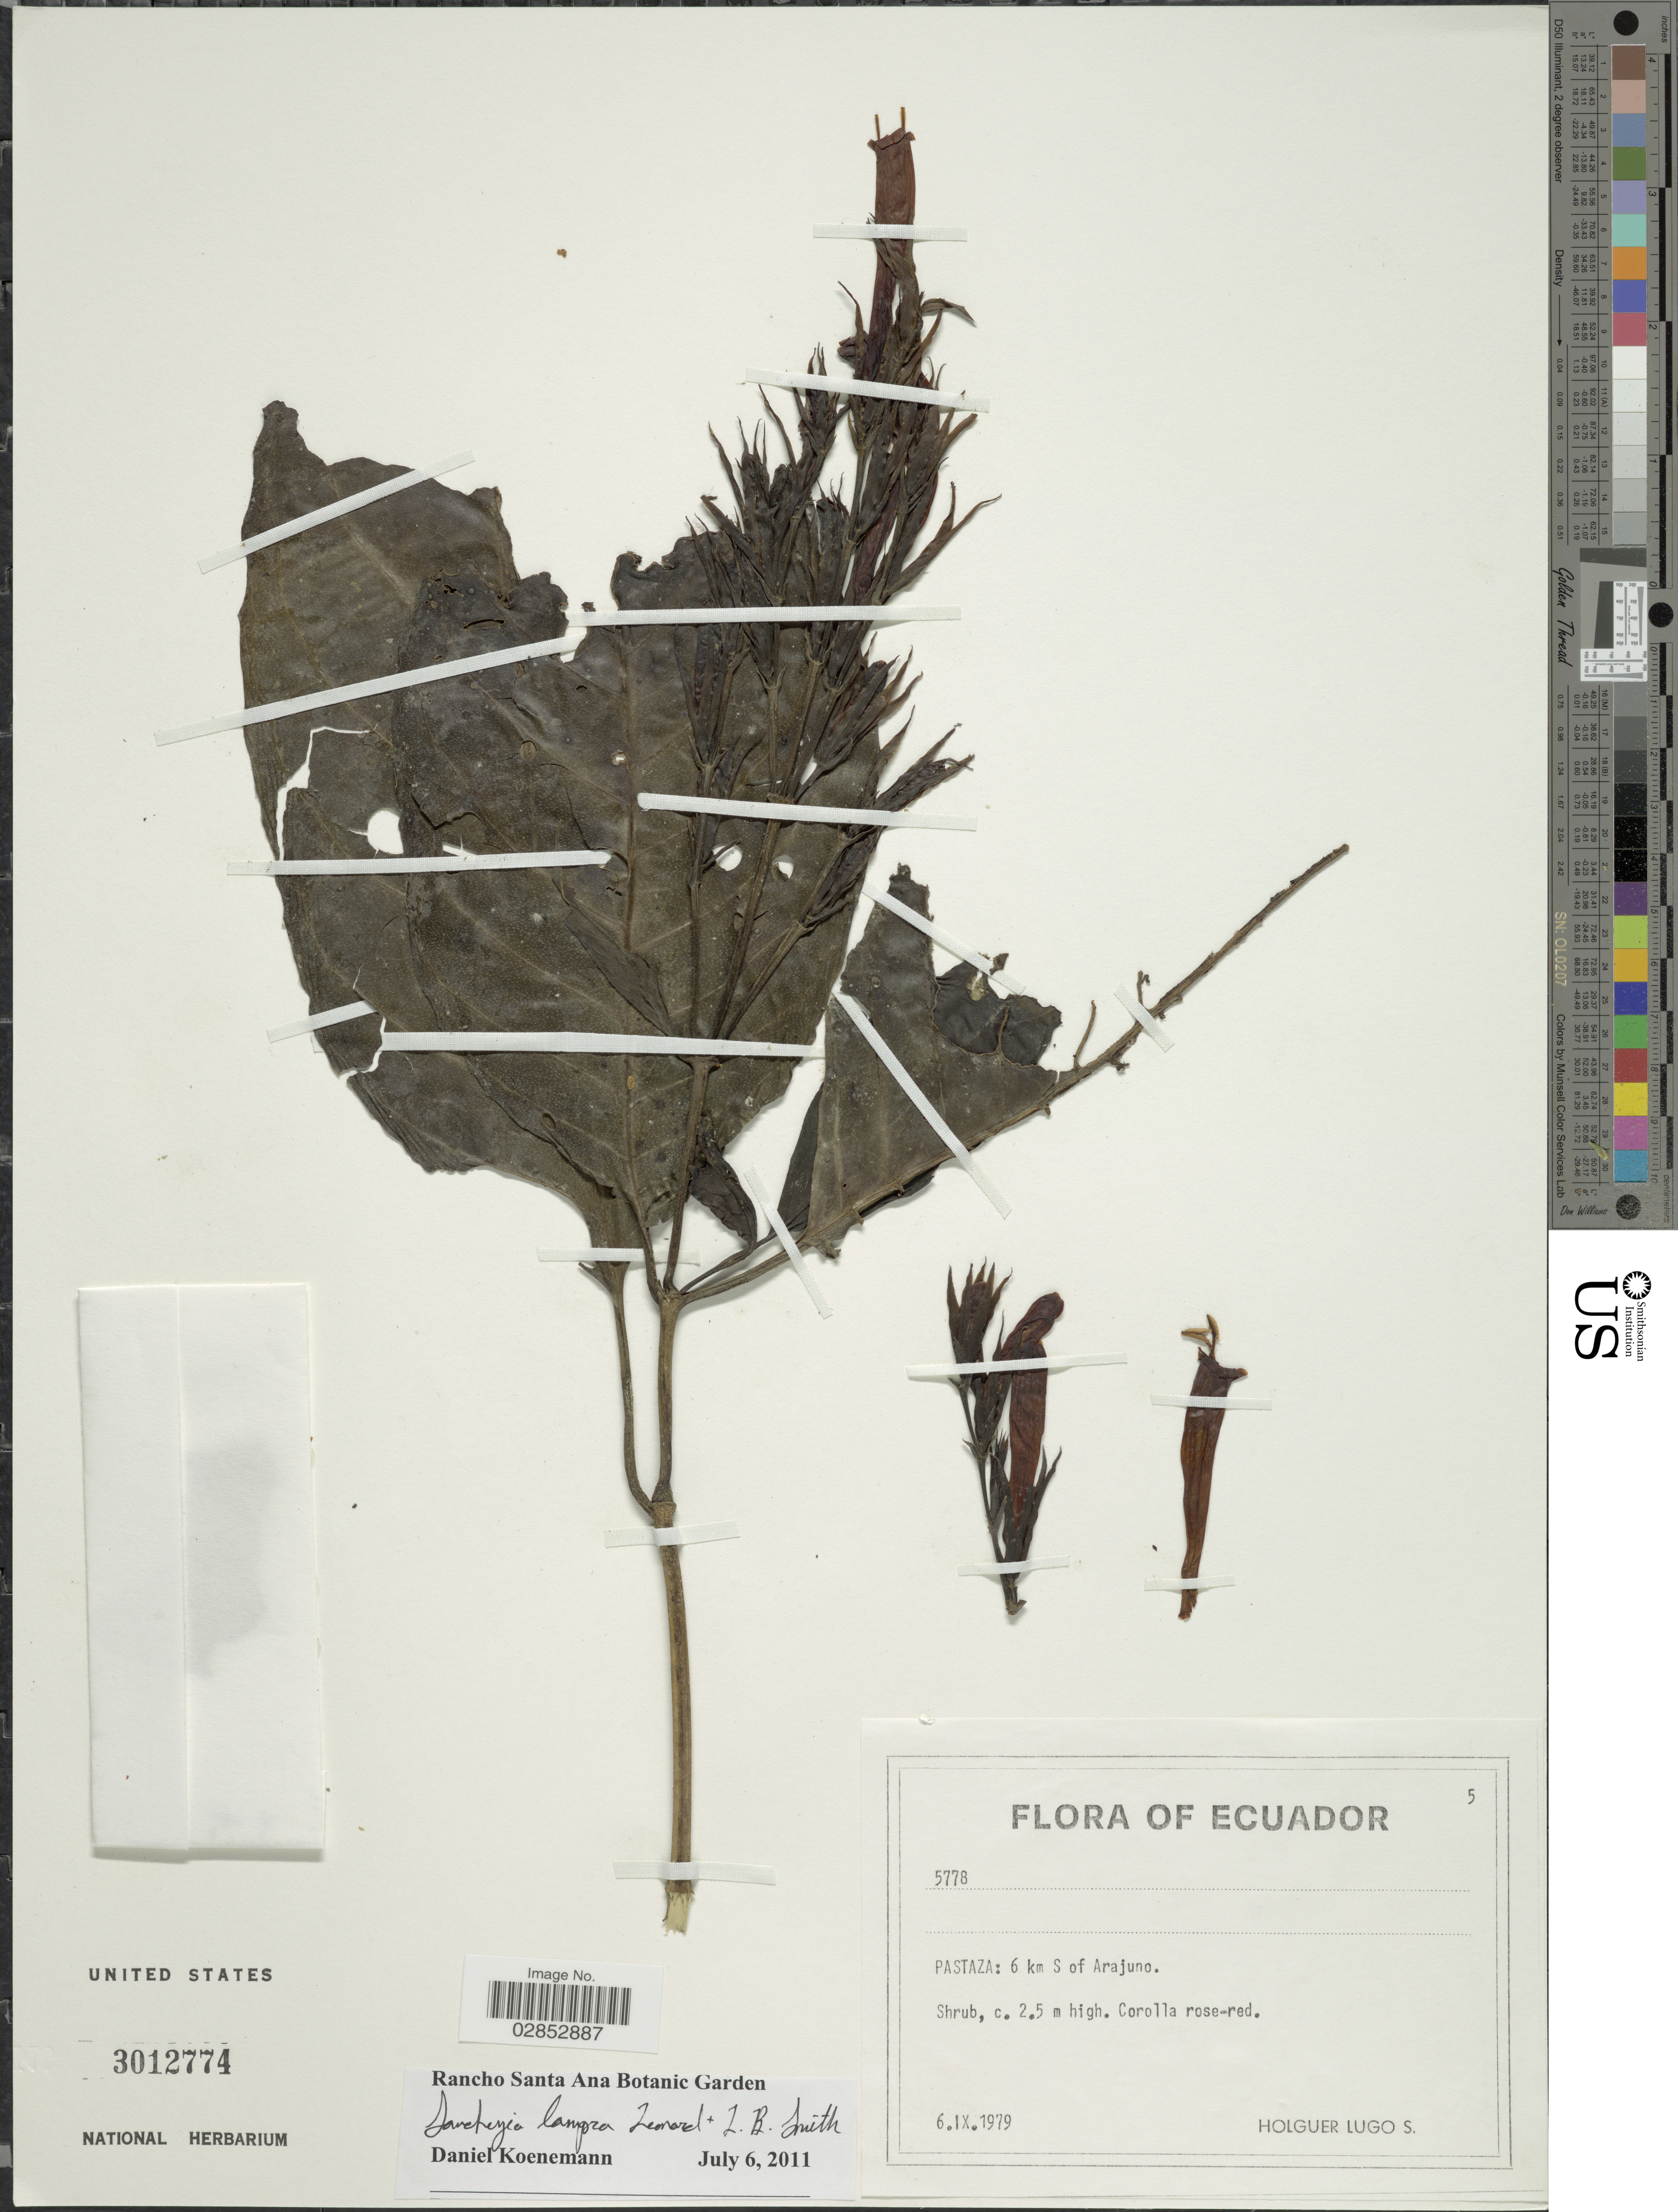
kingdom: Plantae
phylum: Tracheophyta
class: Magnoliopsida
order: Lamiales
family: Acanthaceae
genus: Sanchezia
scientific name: Sanchezia longiflora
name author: (Hook. f.) Hook. f. ex Planch.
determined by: Azevedo, Igor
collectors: H. Lugo S.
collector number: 5778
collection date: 1979-09-06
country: Ecuador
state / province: Pastaza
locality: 6 km S of Arajuno.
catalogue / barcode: US 3012774